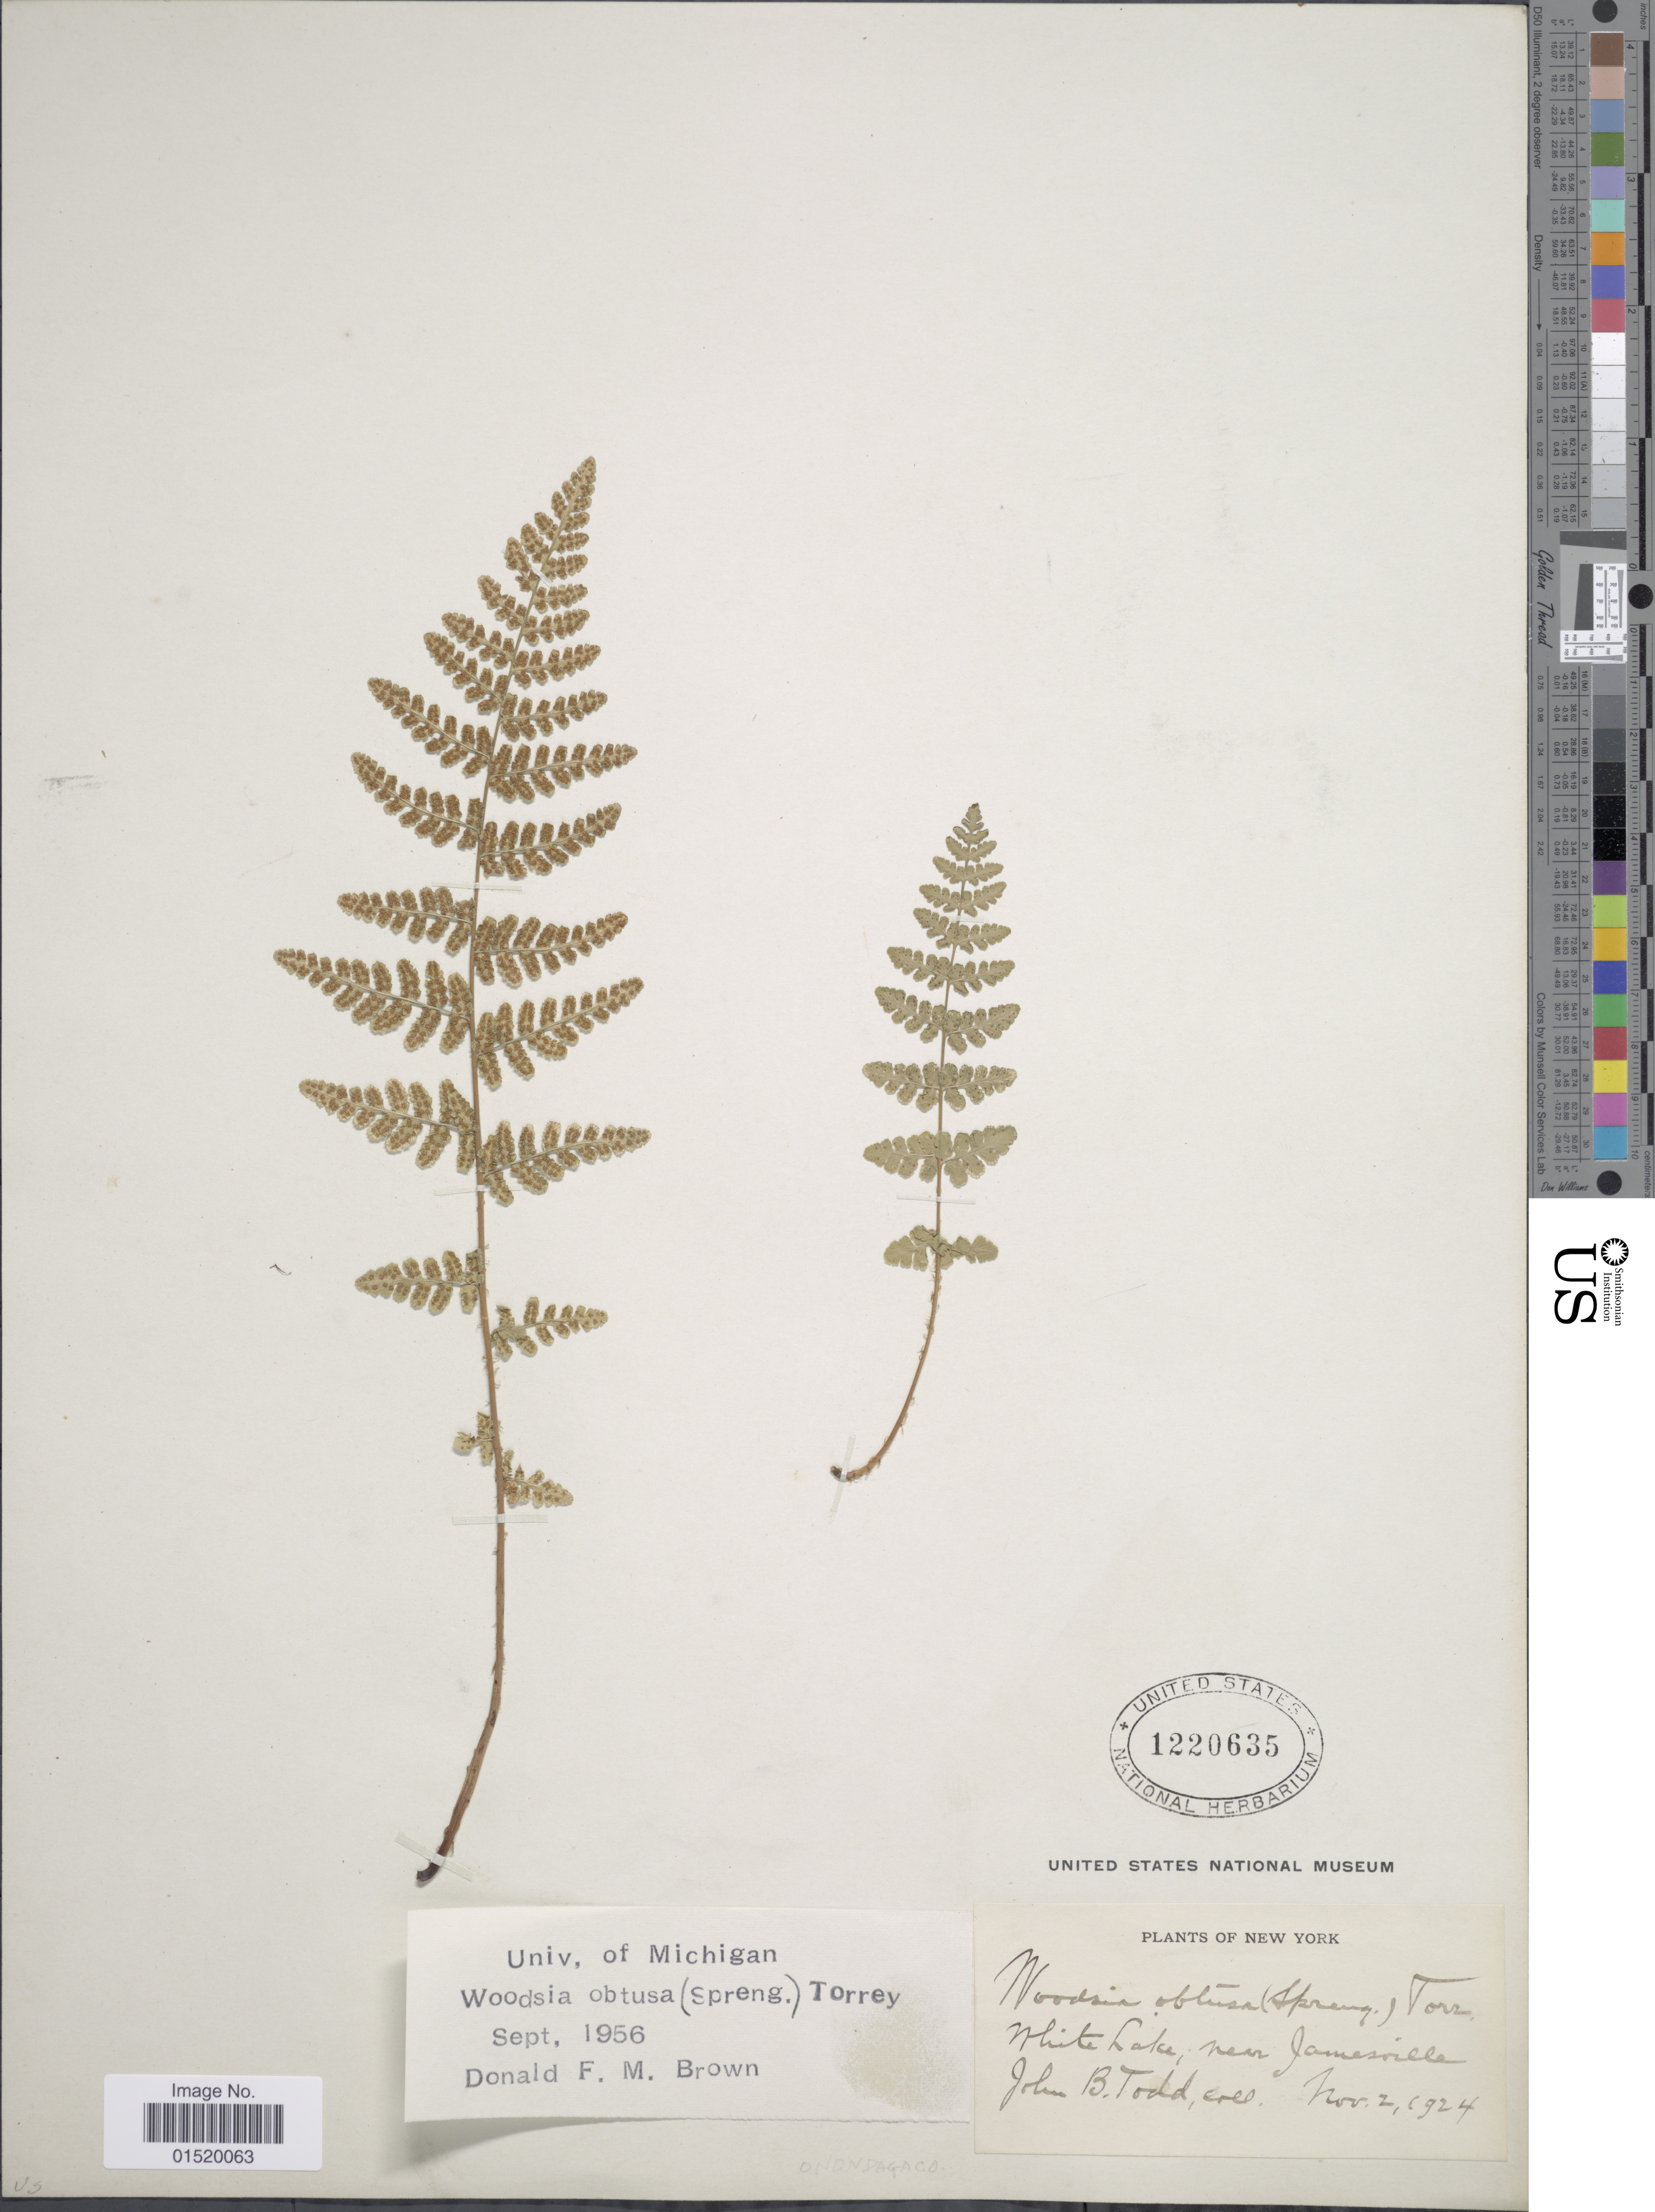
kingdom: Plantae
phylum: Tracheophyta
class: Polypodiopsida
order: Polypodiales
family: Woodsiaceae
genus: Woodsia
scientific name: Woodsia obtusa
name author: (Spreng.) Torr.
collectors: J. Todd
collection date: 1924-11-02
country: United States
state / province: New York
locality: White Lake; near Jamesville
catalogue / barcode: US 1220635